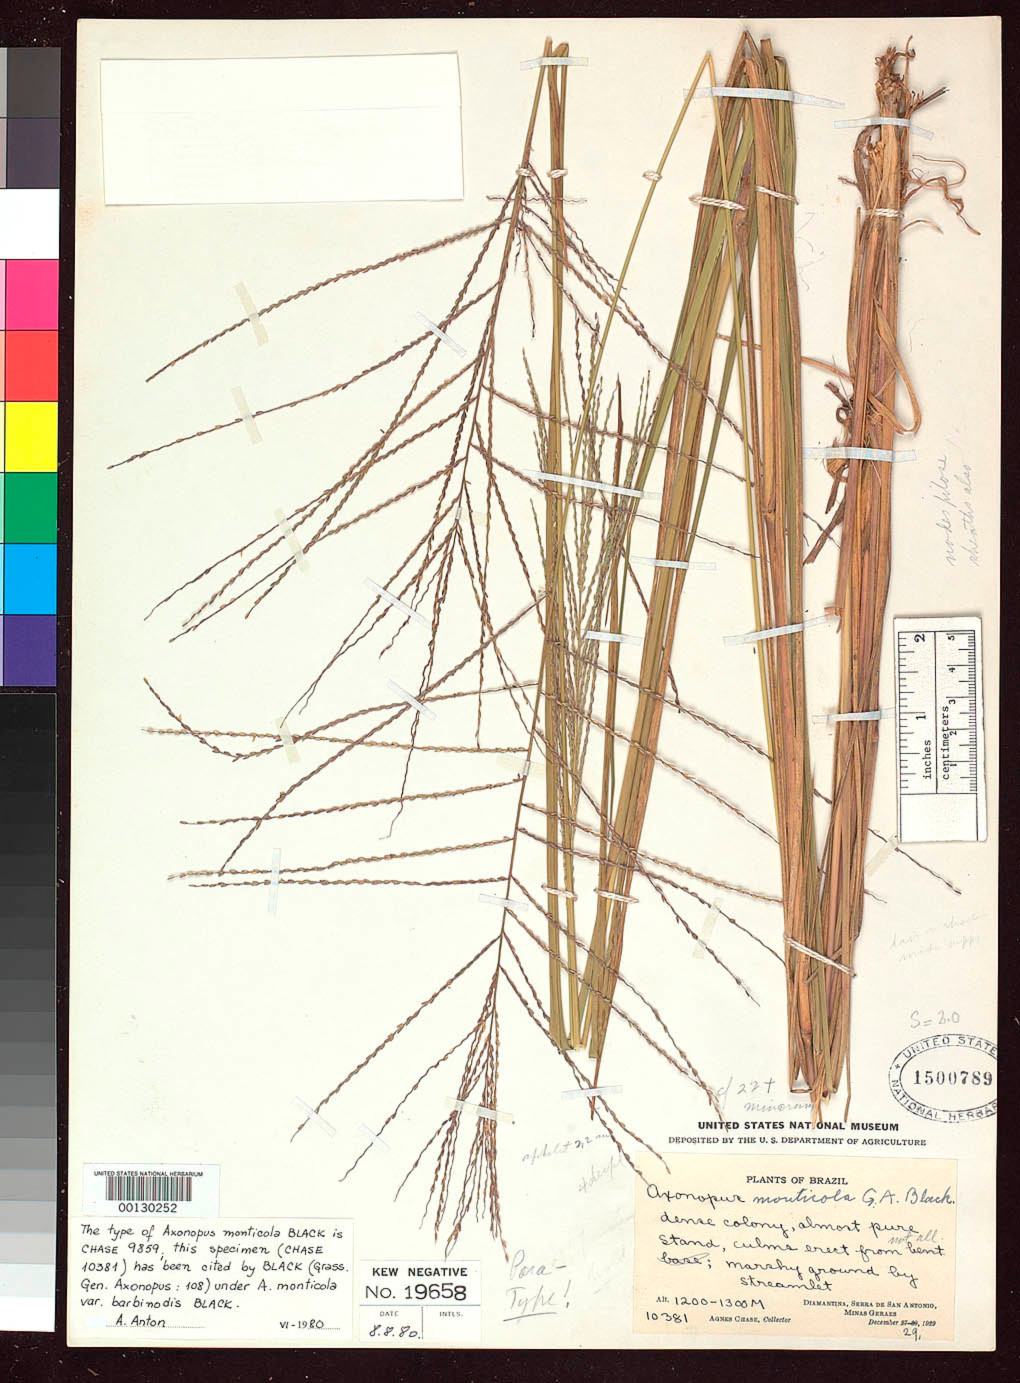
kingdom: Plantae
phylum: Tracheophyta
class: Liliopsida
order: Poales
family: Poaceae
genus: Axonopus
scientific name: Axonopus monticola var. barbinodis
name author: G.A. Black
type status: Paratype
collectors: A. Chase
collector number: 10381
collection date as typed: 29 Dec 1929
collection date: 1929-12-29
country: Brazil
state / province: Minas Gerais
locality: Diamantina, Serra de San Antonio.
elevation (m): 1200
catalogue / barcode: US 1500789